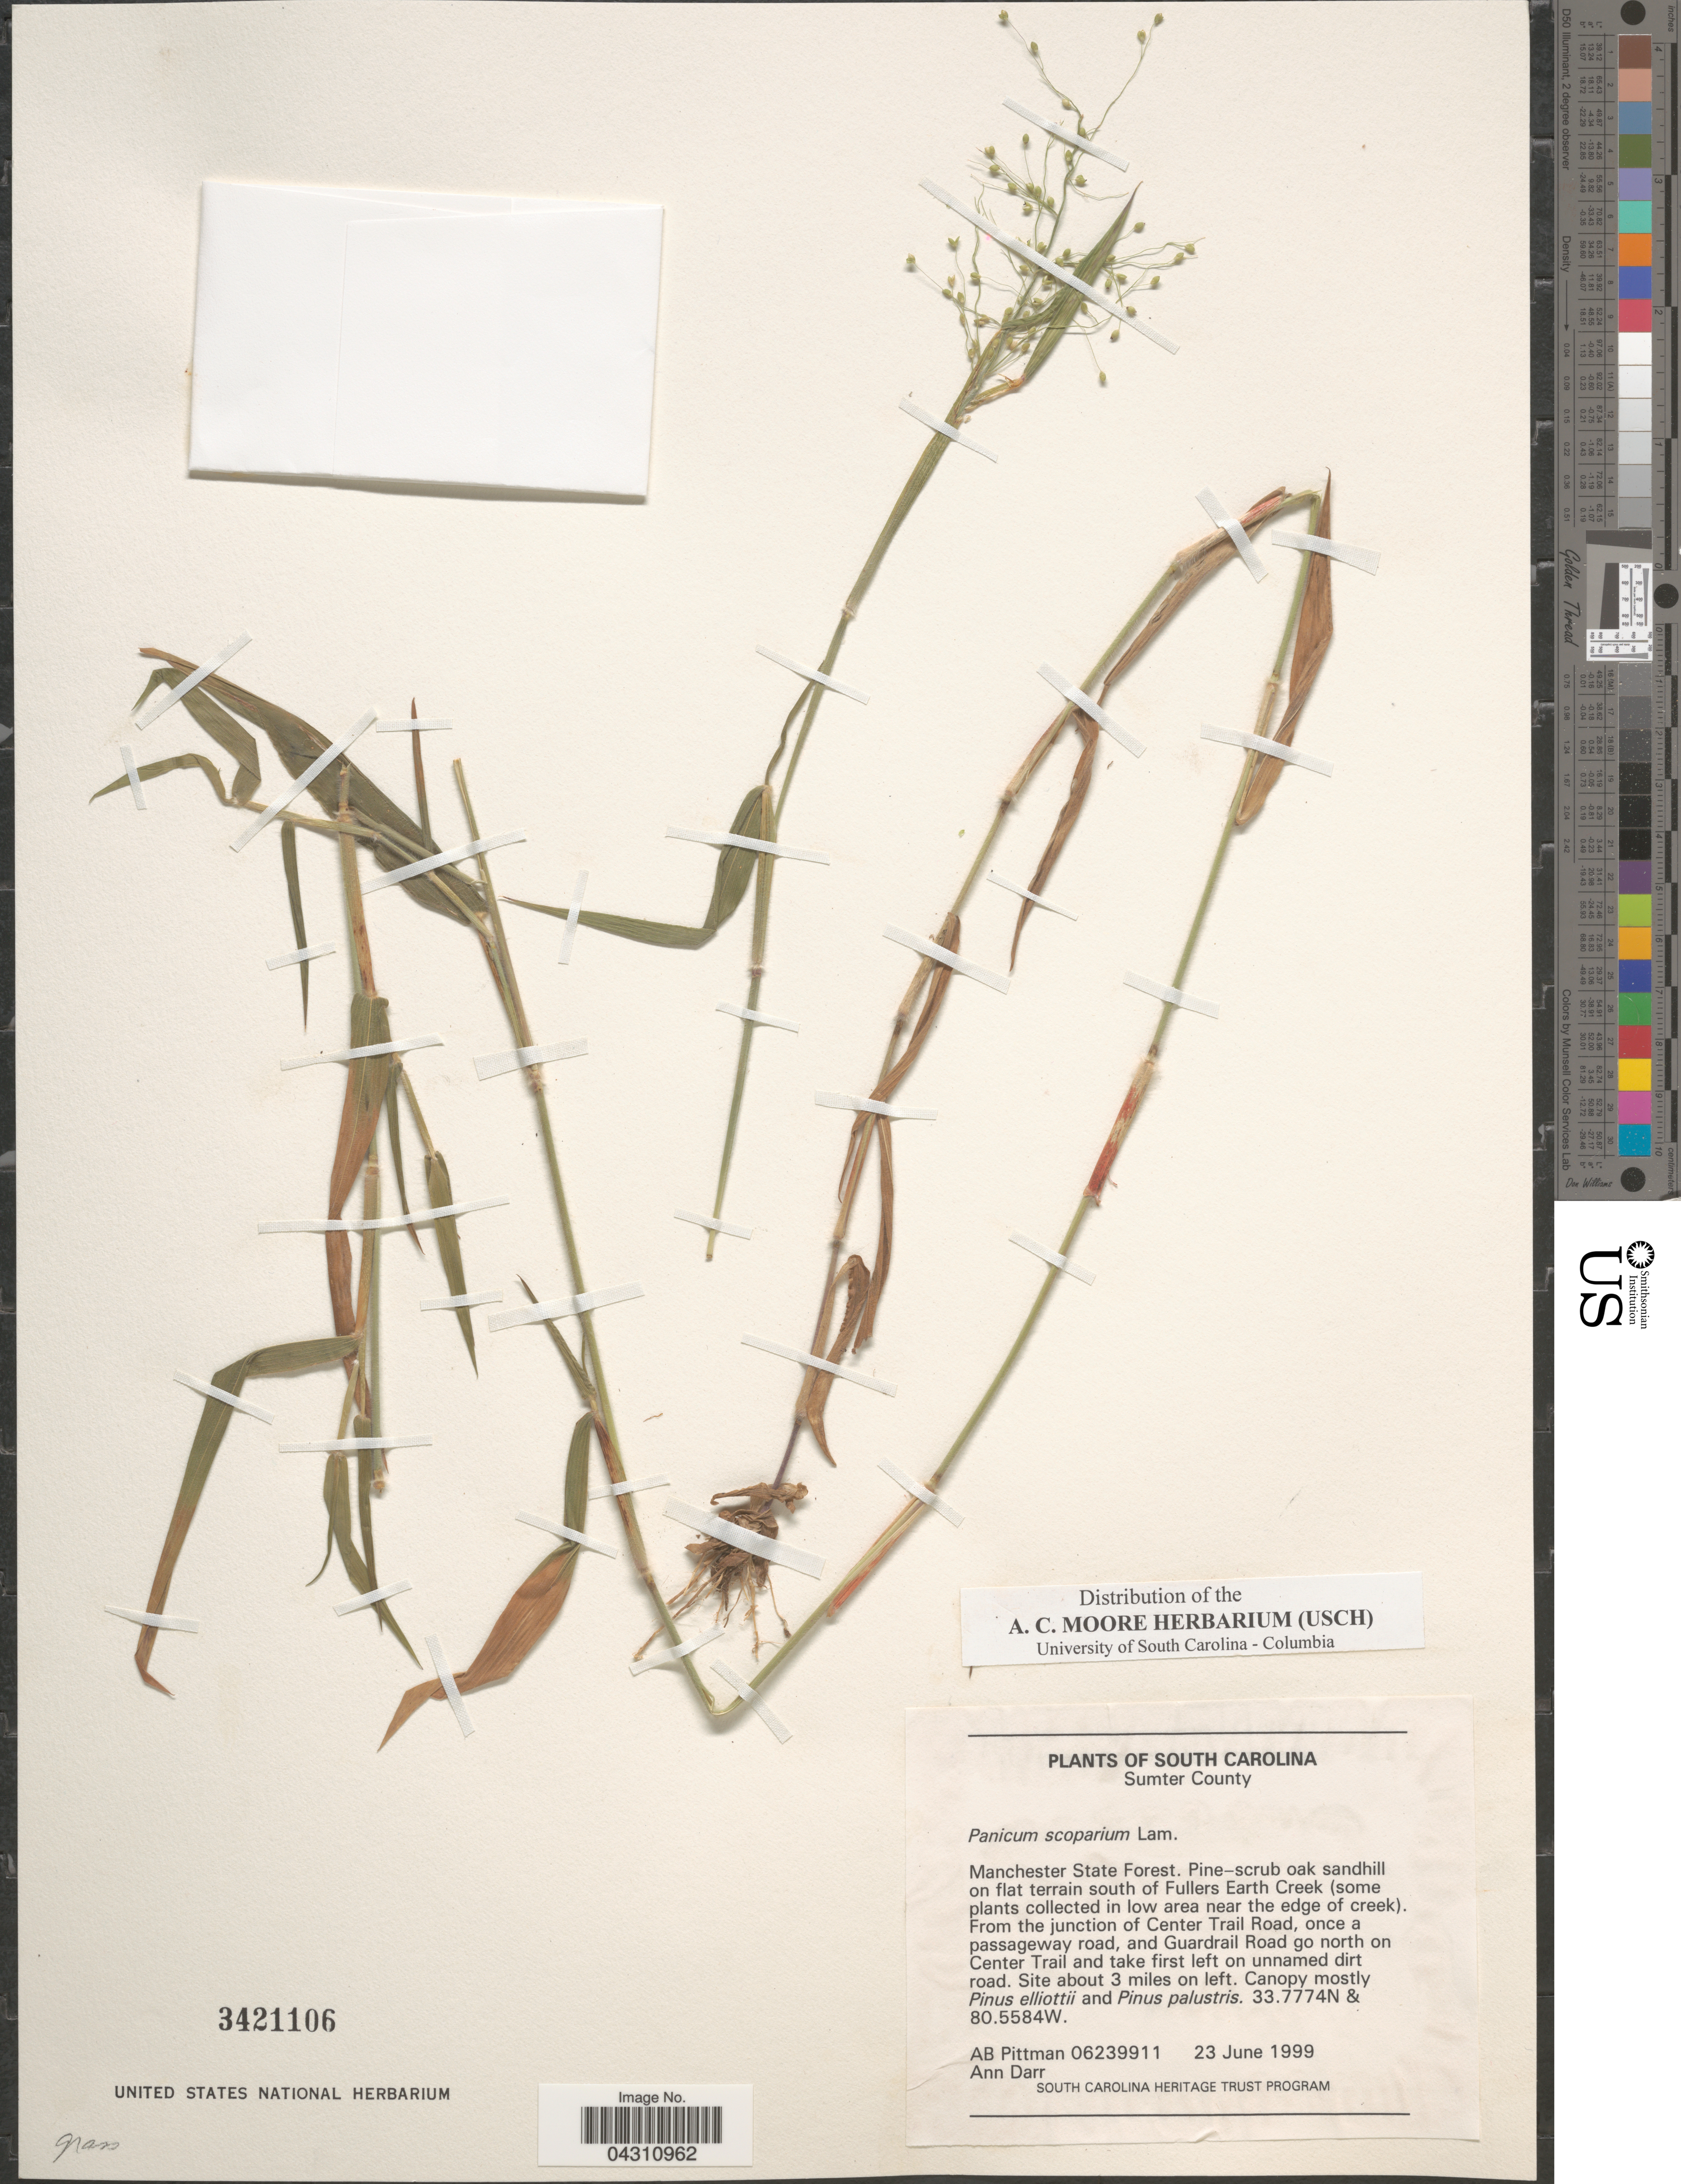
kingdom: Plantae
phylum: Tracheophyta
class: Liliopsida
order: Poales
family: Poaceae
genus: Dichanthelium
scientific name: Dichanthelium scoparium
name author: (Lam.) Gould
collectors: A. B. Pittman & A. Darr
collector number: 06239911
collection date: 1999-06-23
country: United States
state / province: South Carolina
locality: Sumter County. Manchester State Forest. Pine-scrub oak sandhill on flat terrain south of Fullers Earth Creek (in low area near the edge of creek). From the junction of Center Trail Road, once a passageway road, and Guardrail Road of north on Center Trail and take first left on unnamed dirt road. Site about 3 miles on left.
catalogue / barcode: US 3421106